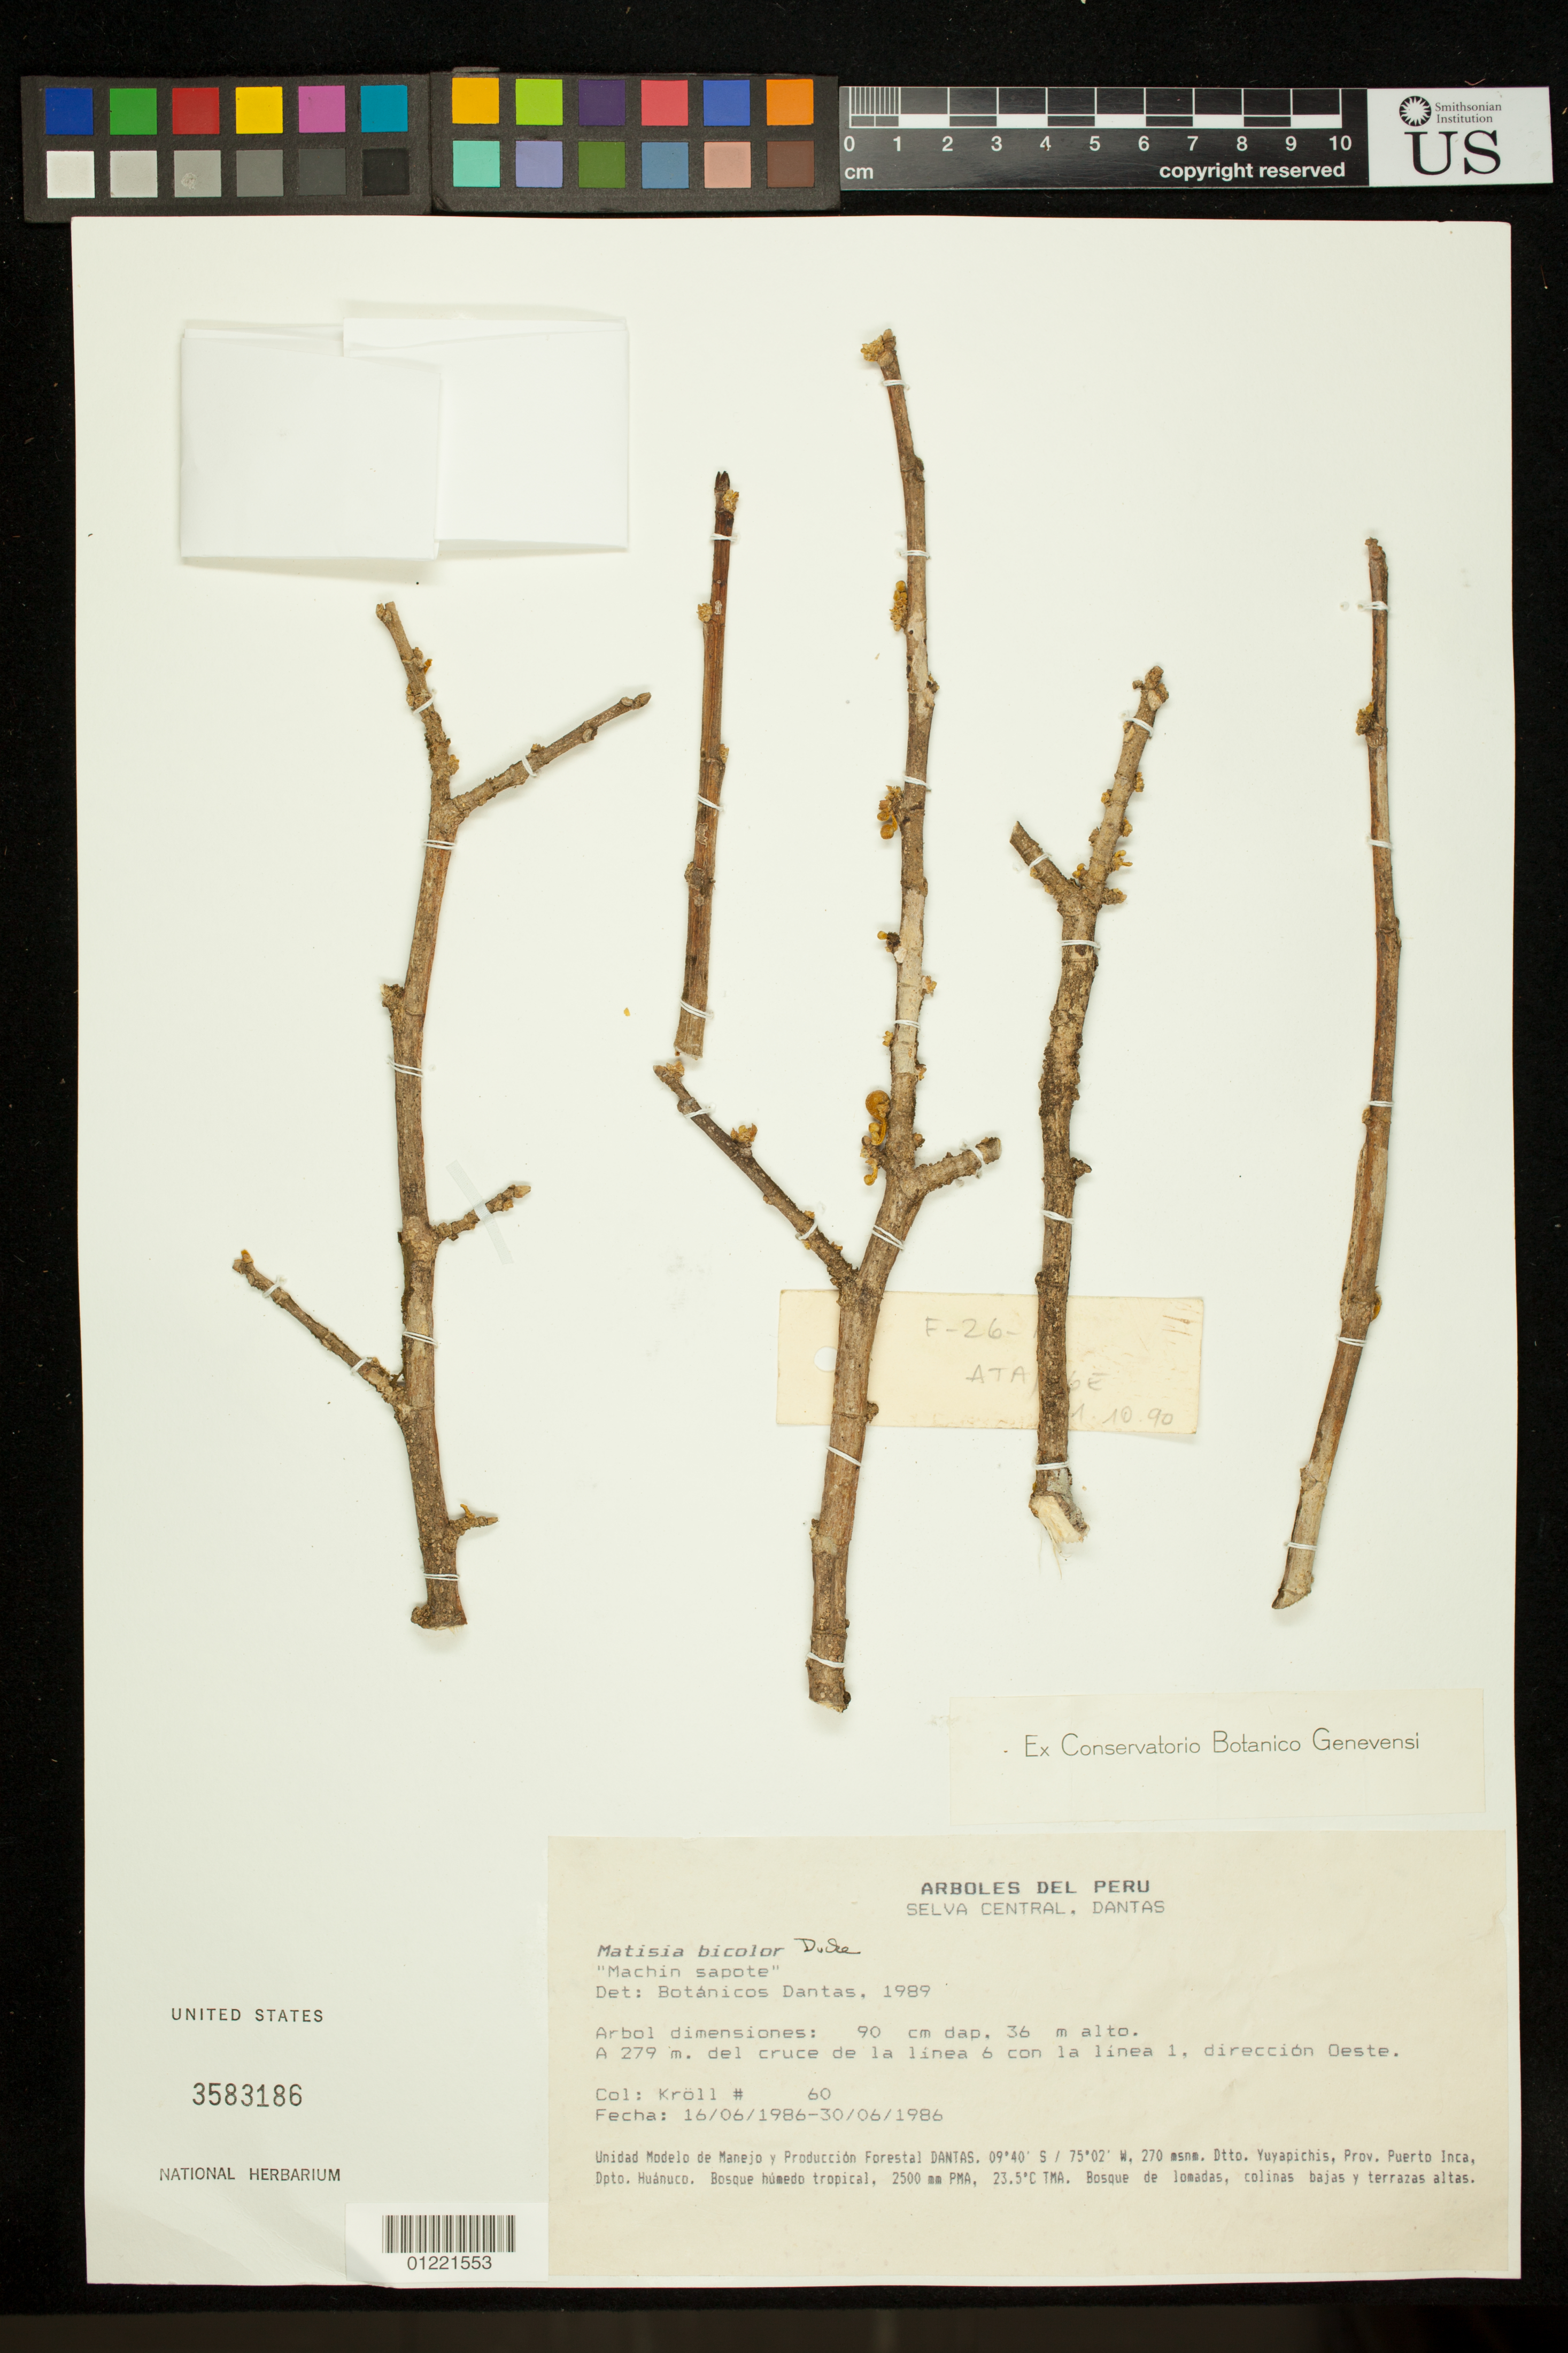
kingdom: Plantae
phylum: Tracheophyta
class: Magnoliopsida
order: Malvales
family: Malvaceae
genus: Matisia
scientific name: Matisia bicolor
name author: Ducke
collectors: Krolll, --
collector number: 60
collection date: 1986-06-16/1986-06-30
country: Peru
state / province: Huánuco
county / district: Puerto Inca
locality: Selva Central, Dantas. Unidad Modelo de Manejo y Produccion Forestal Dantas. Dtto. Yuyapichis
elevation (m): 270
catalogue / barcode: US 3583186